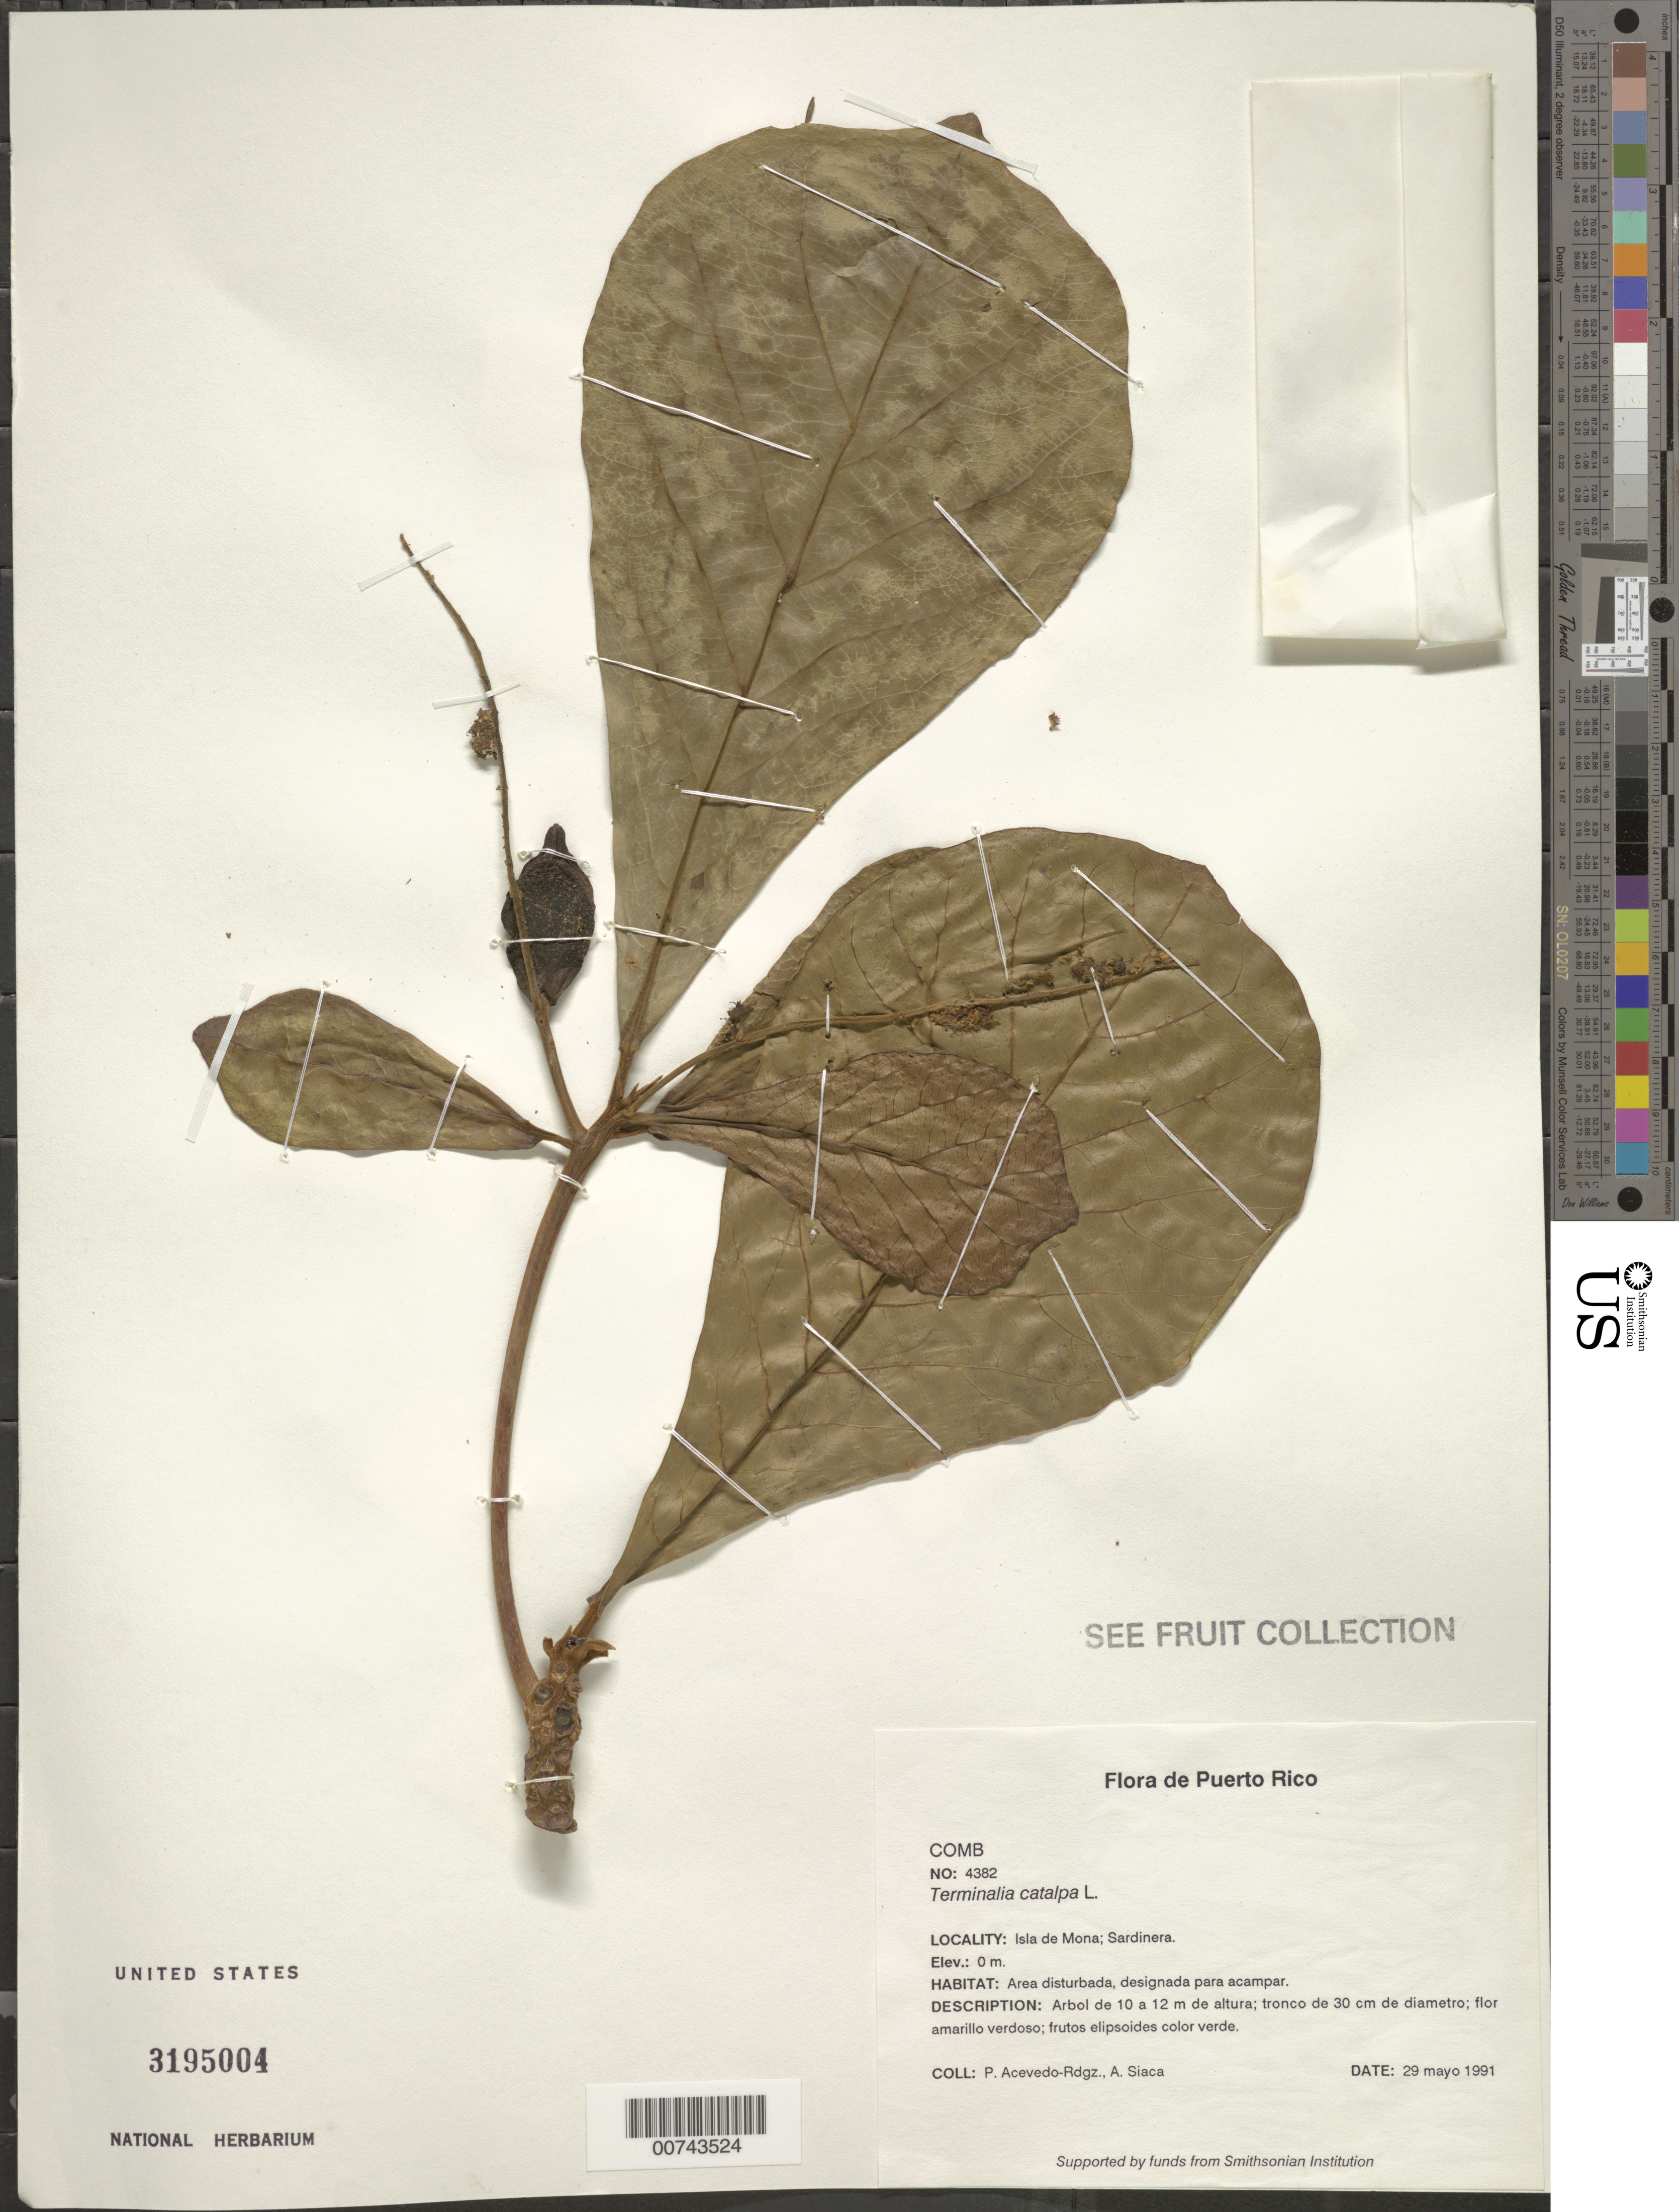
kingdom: Plantae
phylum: Tracheophyta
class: Magnoliopsida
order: Myrtales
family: Combretaceae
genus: Terminalia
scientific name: Terminalia catappa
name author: L.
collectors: P. Acevedo-Rodr. & A. Siaca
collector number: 4382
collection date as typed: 29 May 1991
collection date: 1991-05-29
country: Puerto Rico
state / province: Mayaguëz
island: Mona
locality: Isla de Mona; Sardinera.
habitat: Area disturbada, designada para acampar.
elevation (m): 0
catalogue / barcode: US 3195004